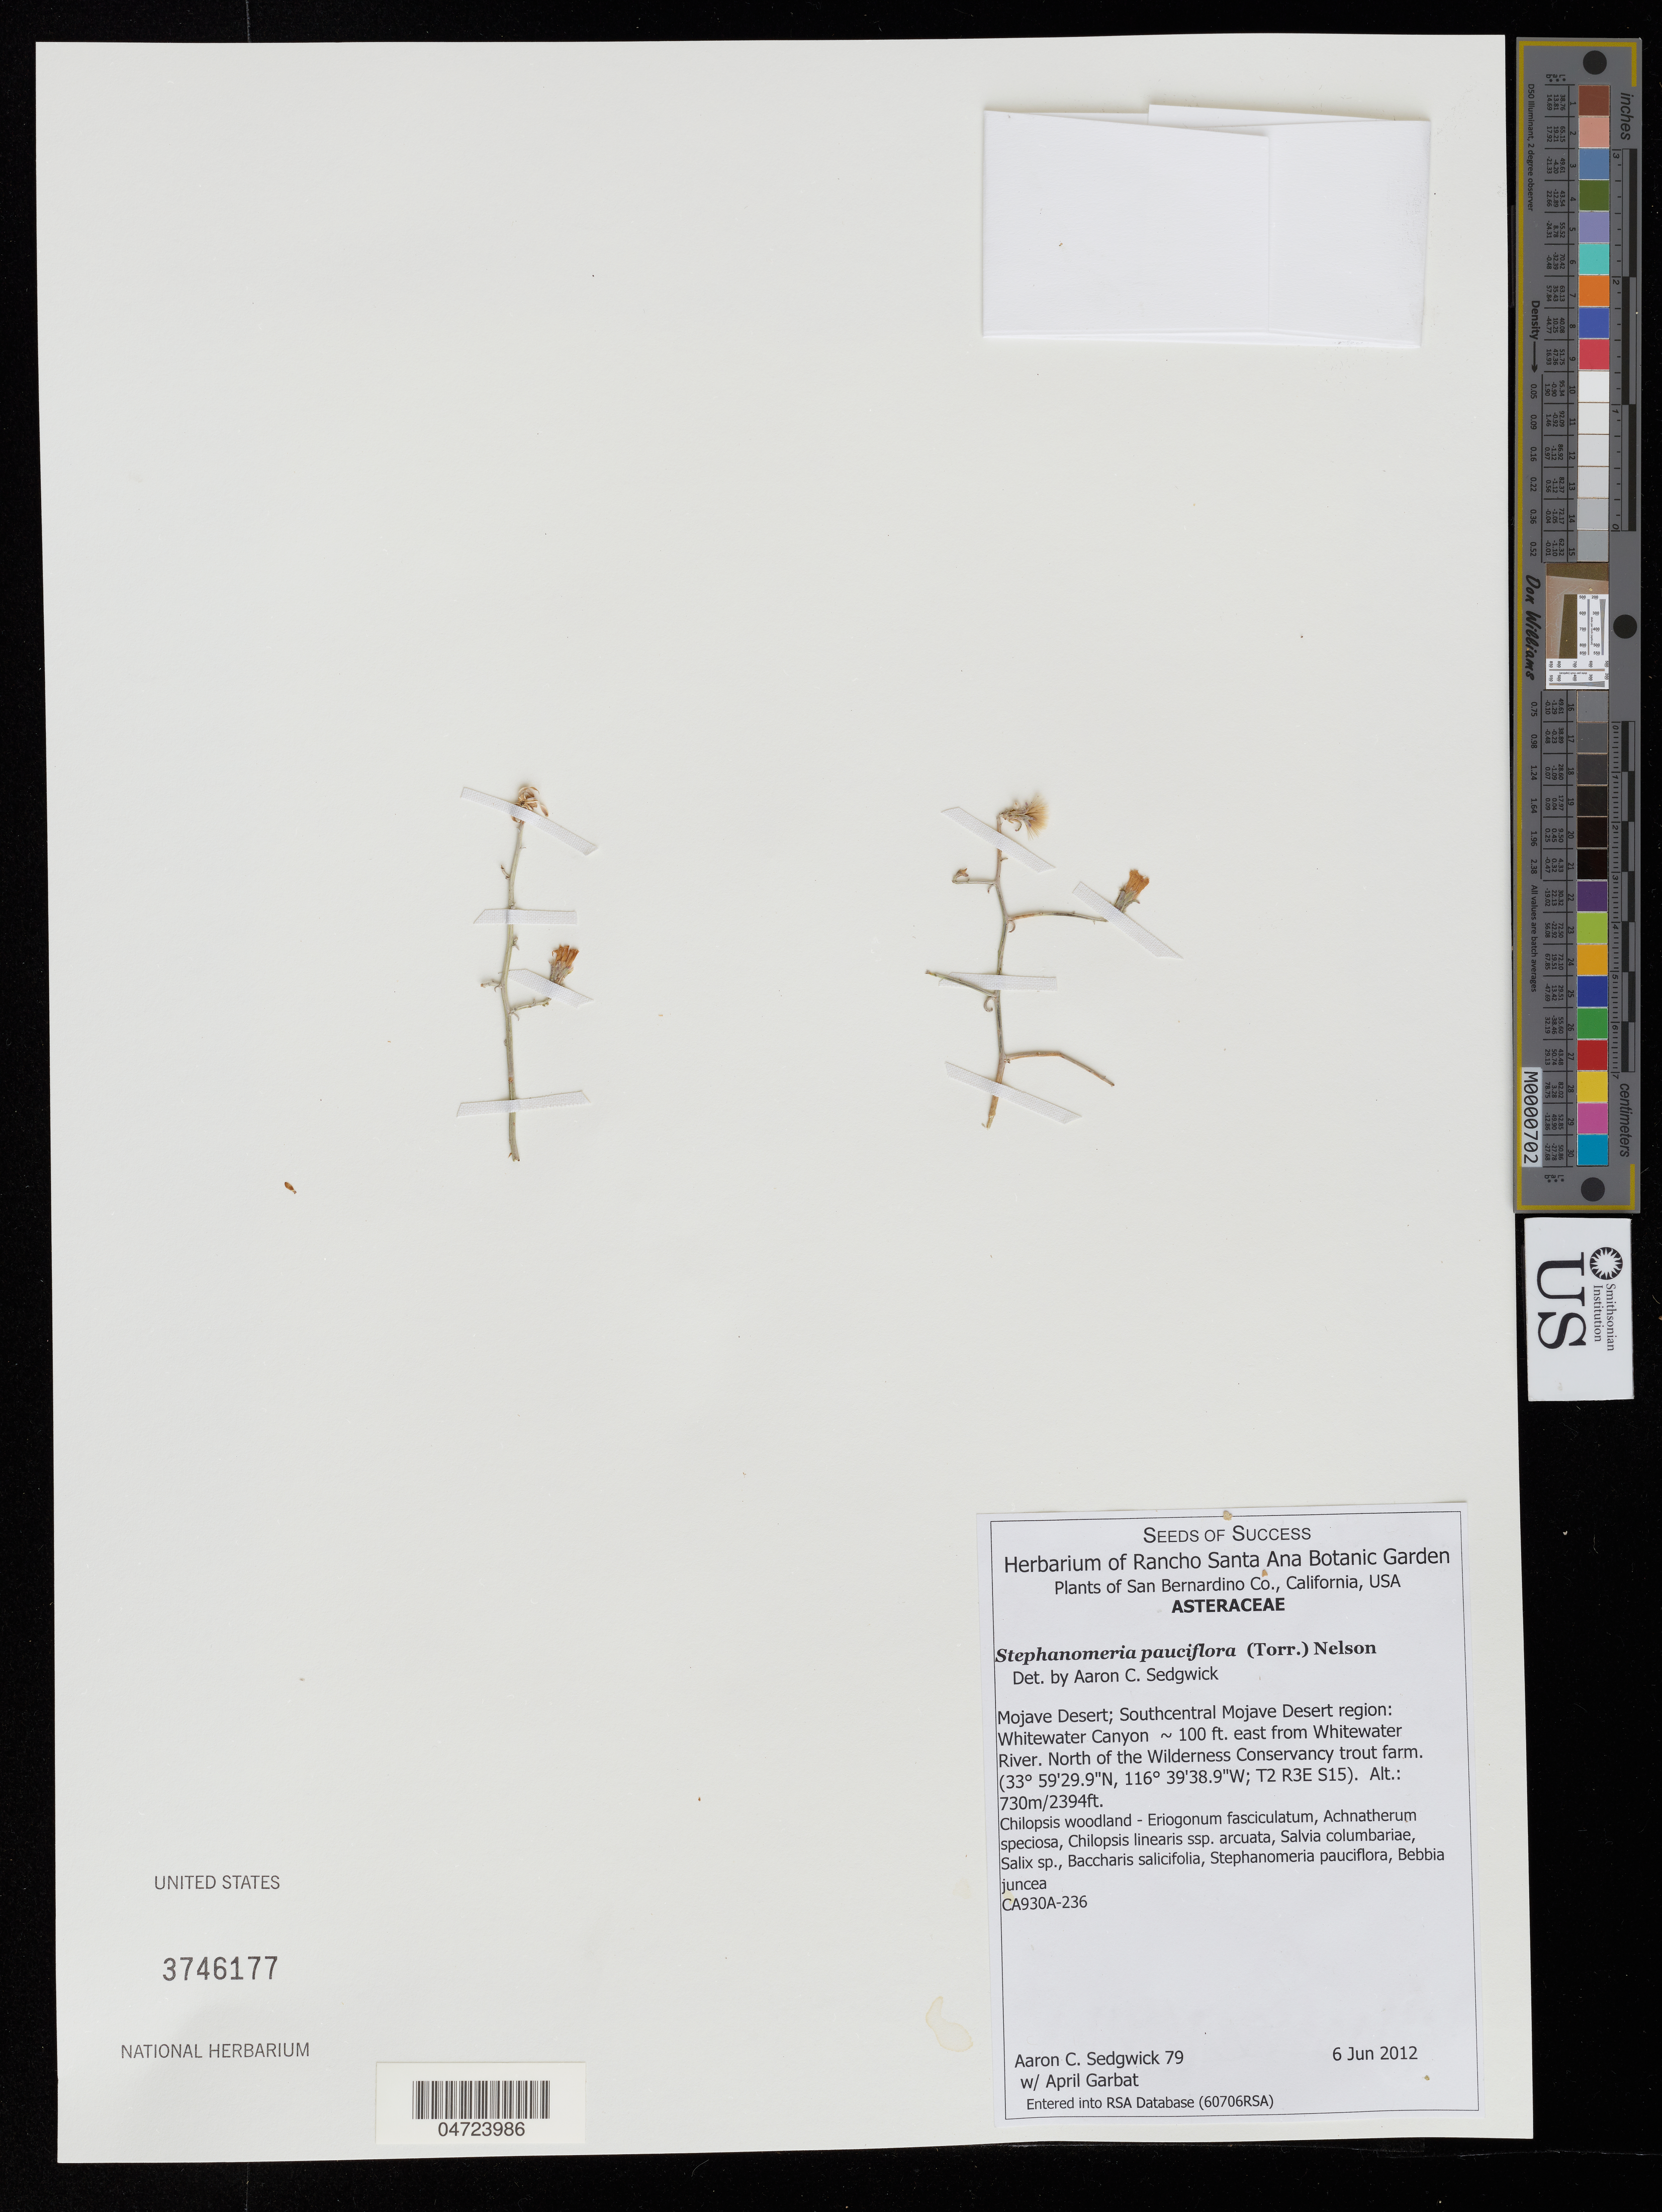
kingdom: Plantae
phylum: Tracheophyta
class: Magnoliopsida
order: Asterales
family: Asteraceae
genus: Stephanomeria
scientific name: Stephanomeria pauciflora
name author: (Torr.) A. Nelson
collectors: A. Sedgwick & A. Garbat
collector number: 79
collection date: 2012-06-06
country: United States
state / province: California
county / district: San Bernardino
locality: San Bernardino Co. Mojave Desert; Southcentral Mojave Desert region: Whitewater Canyon ~ 100 ft. east from Whitewater River. North of the Wilderness Conservancy trout farm (T2 R3E S15).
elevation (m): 730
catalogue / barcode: US 3746177